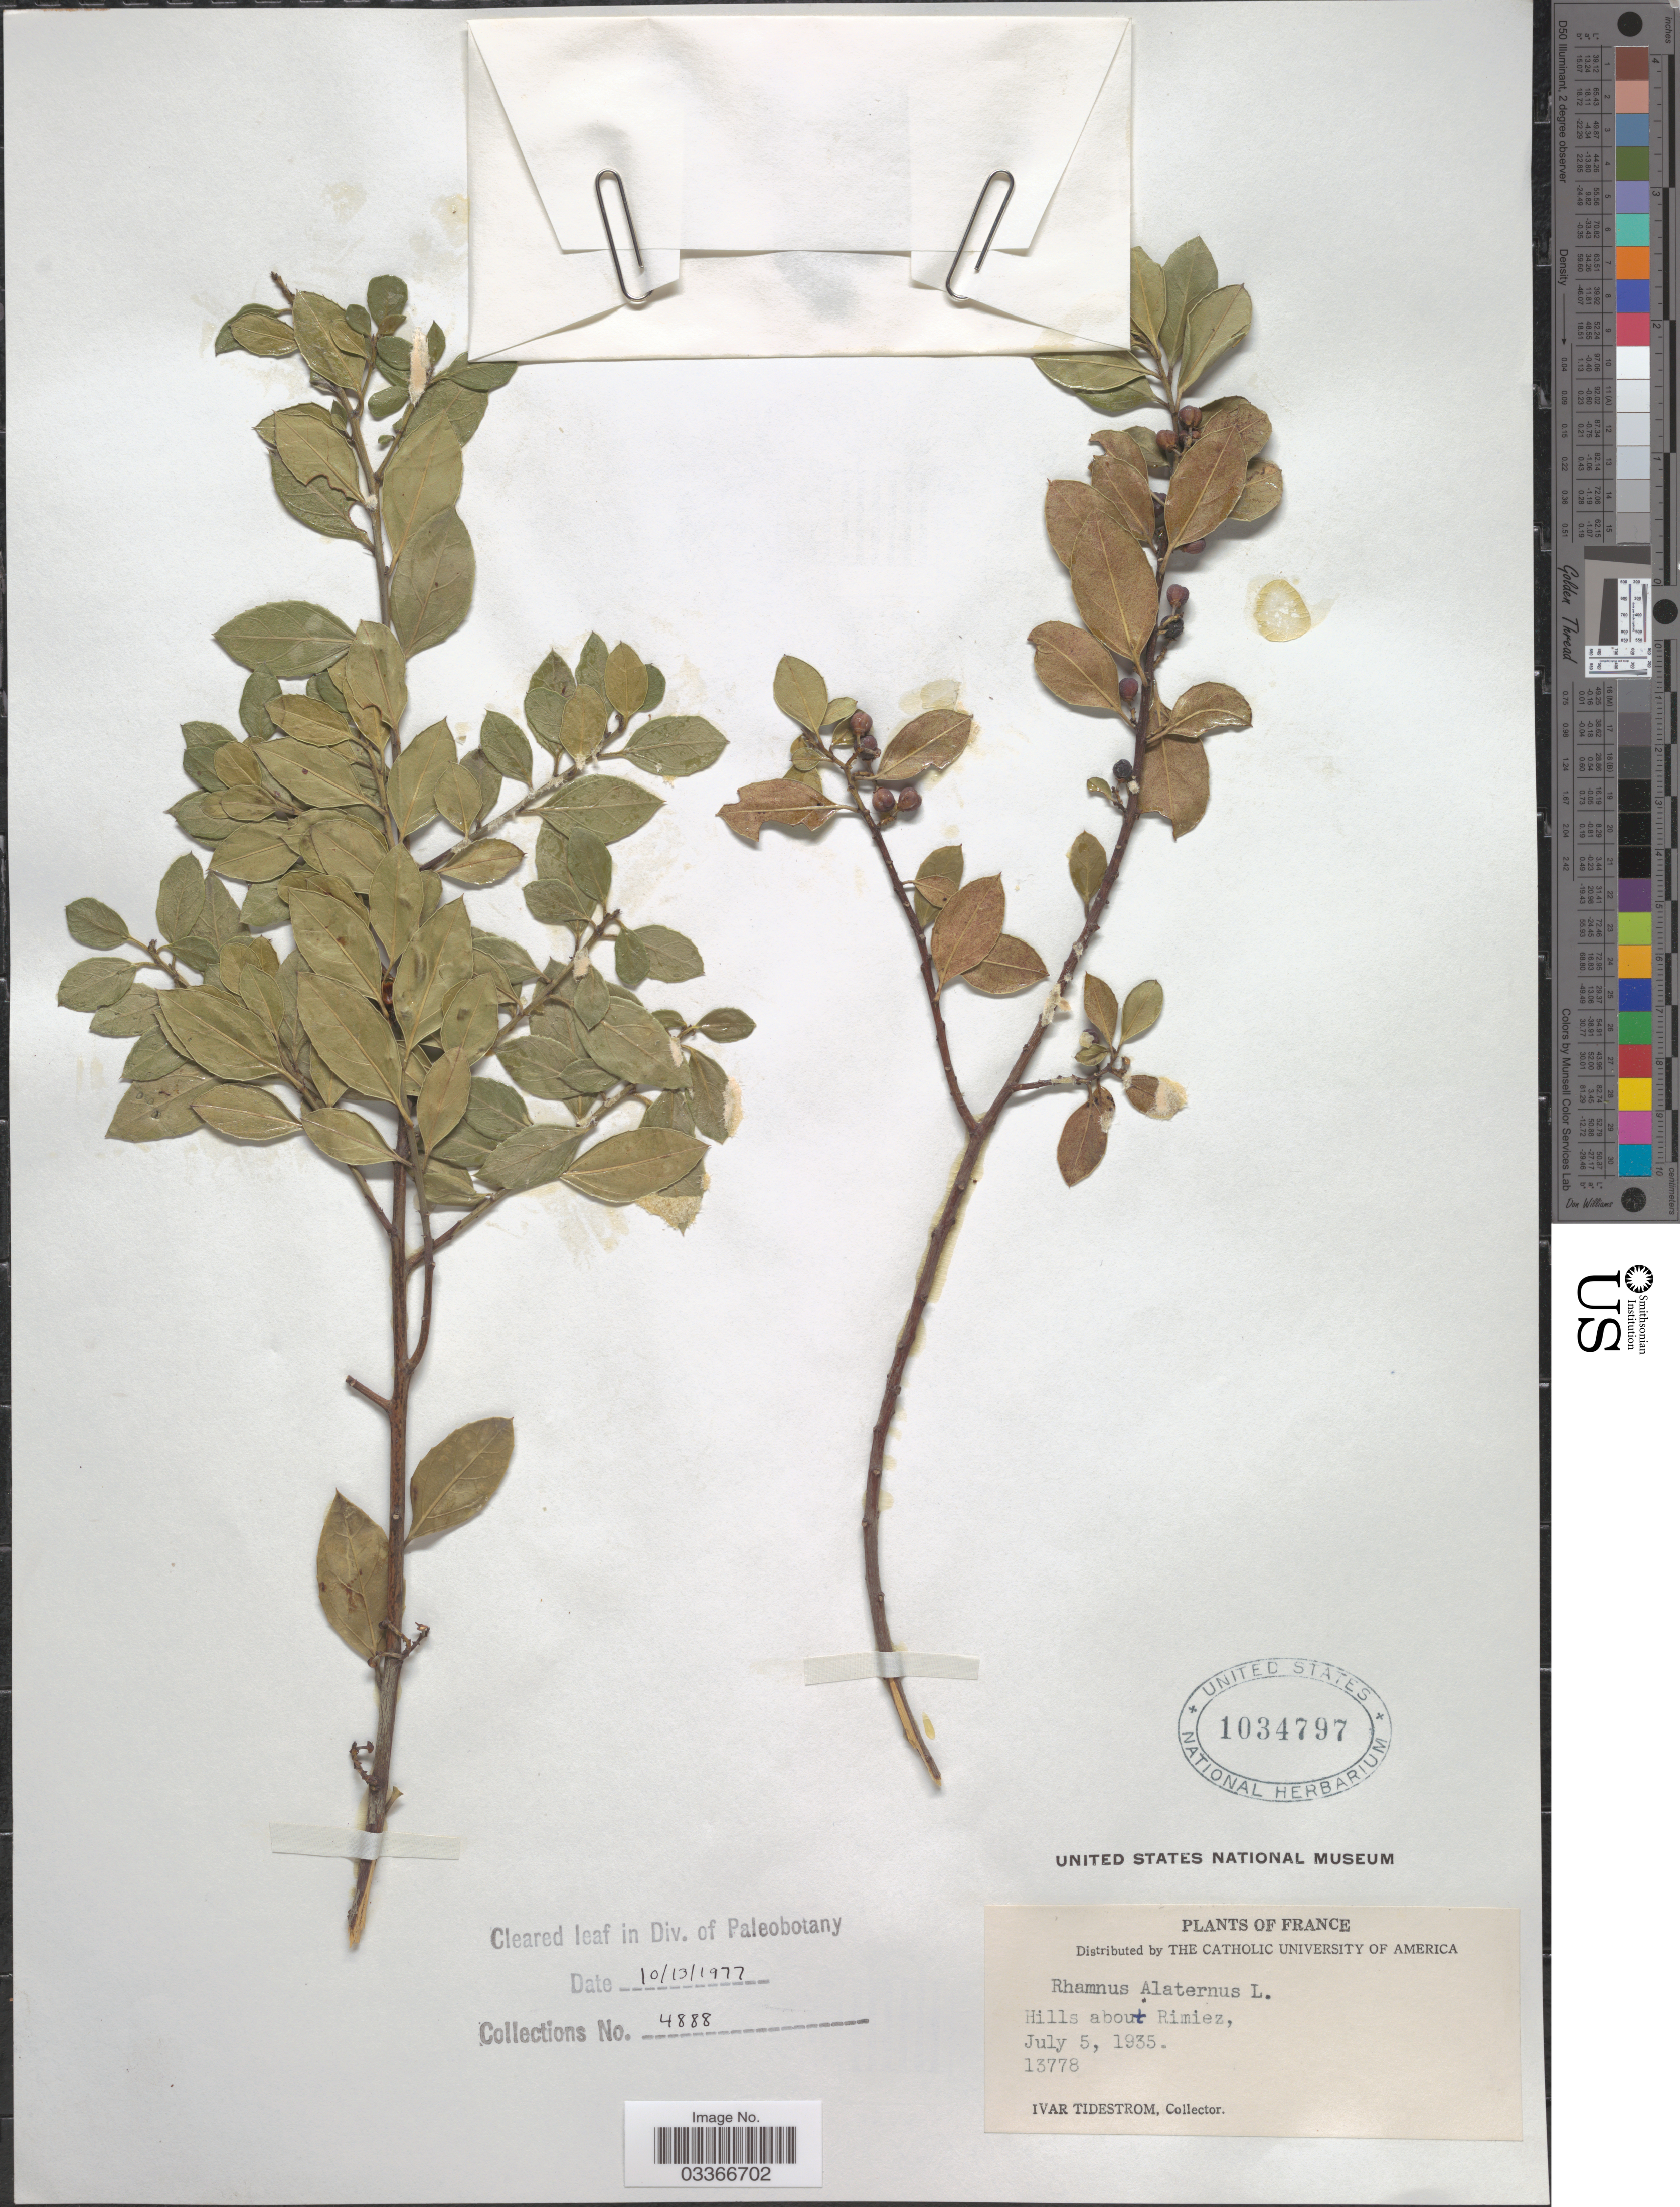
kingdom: Plantae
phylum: Tracheophyta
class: Magnoliopsida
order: Rosales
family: Rhamnaceae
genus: Rhamnus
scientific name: Rhamnus alaternus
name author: L.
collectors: I. F. Tidestrom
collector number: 13778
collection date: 1935-07-05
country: France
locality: Hills about Rimiez.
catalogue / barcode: US 1034797